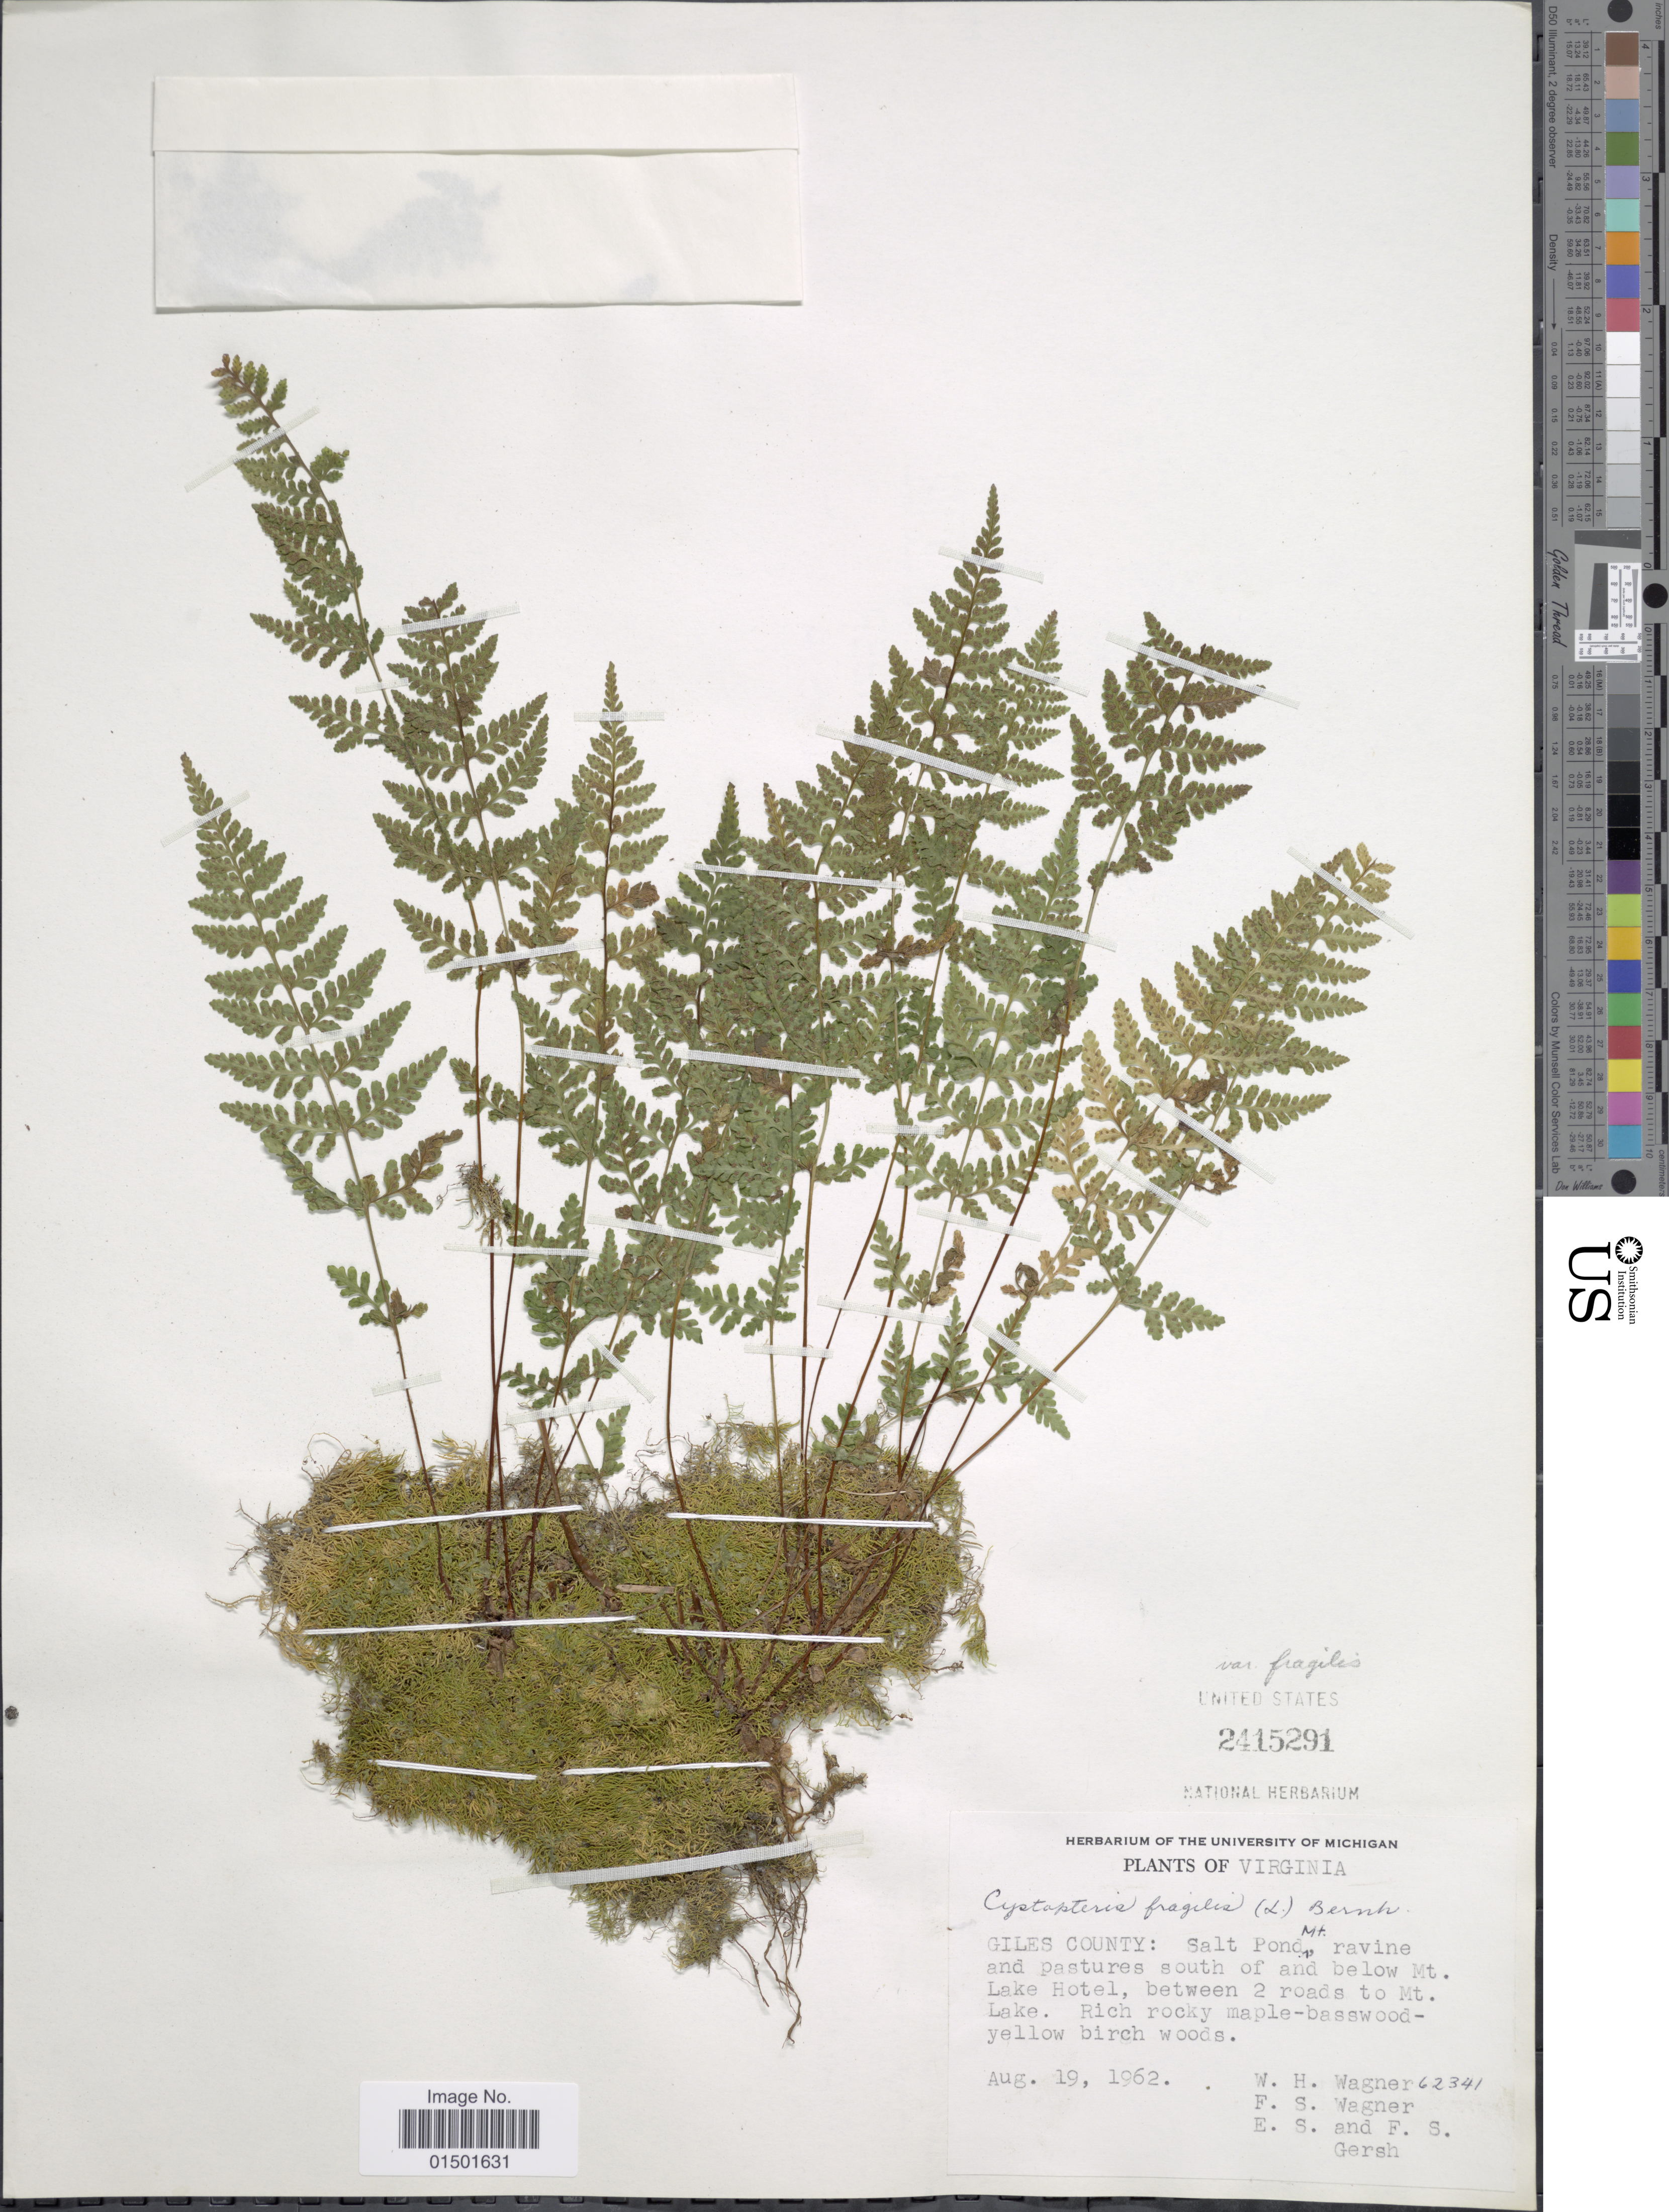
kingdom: Plantae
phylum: Tracheophyta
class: Polypodiopsida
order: Polypodiales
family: Cystopteridaceae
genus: Cystopteris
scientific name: Cystopteris fragilis var. fragilis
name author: (L.) Bernh.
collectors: W. H. Wagner, F. S. Wagner, E. Gersh & F. Gersh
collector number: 62341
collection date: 1962-08-19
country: United States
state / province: Virginia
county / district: Giles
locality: Salt Pond Mt., ravine and pastures south of and below Mt. Lake Hotel, between 2 roads to Mt. Lake.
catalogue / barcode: US 2415291